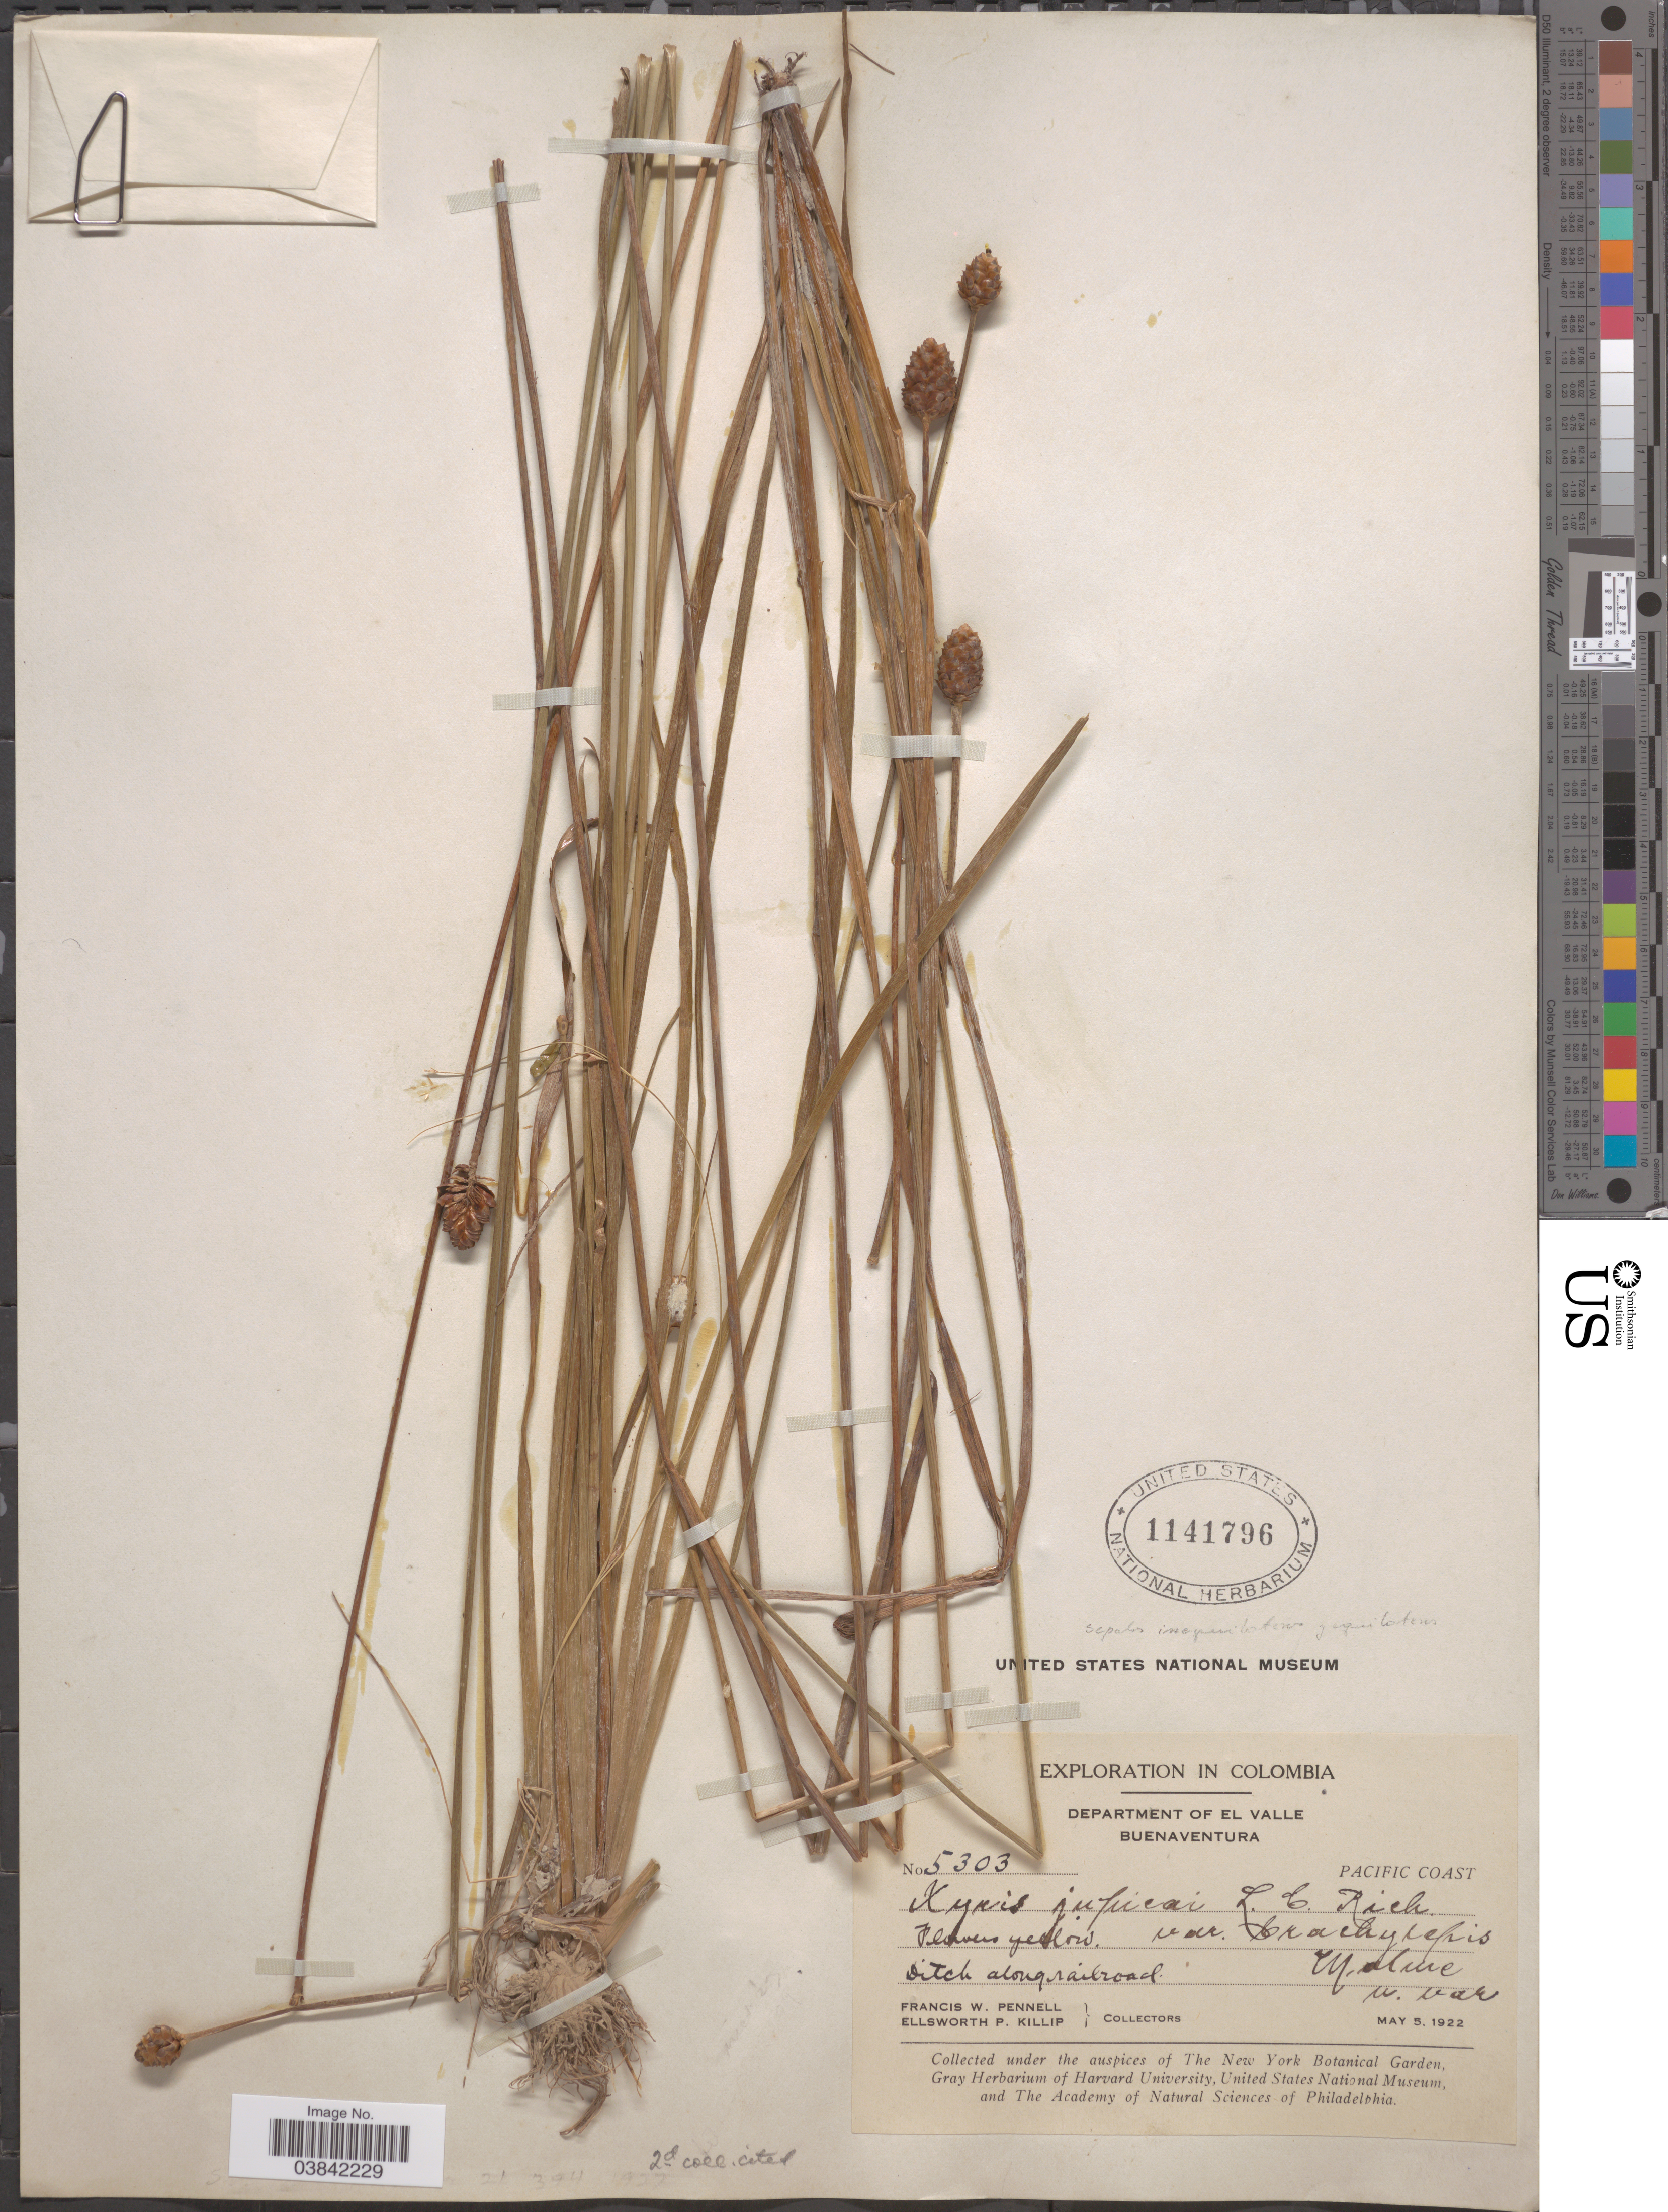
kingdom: Plantae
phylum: Tracheophyta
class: Liliopsida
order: Poales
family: Xyridaceae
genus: Xyris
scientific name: Xyris jupicai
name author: Rich.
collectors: F. W. Pennell & E. P. Killip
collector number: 5303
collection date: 1922-05-05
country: Colombia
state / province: Valle del Cauca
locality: Department of El Valle. Buenaventura. Pacific Coast.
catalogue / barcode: US 1141796